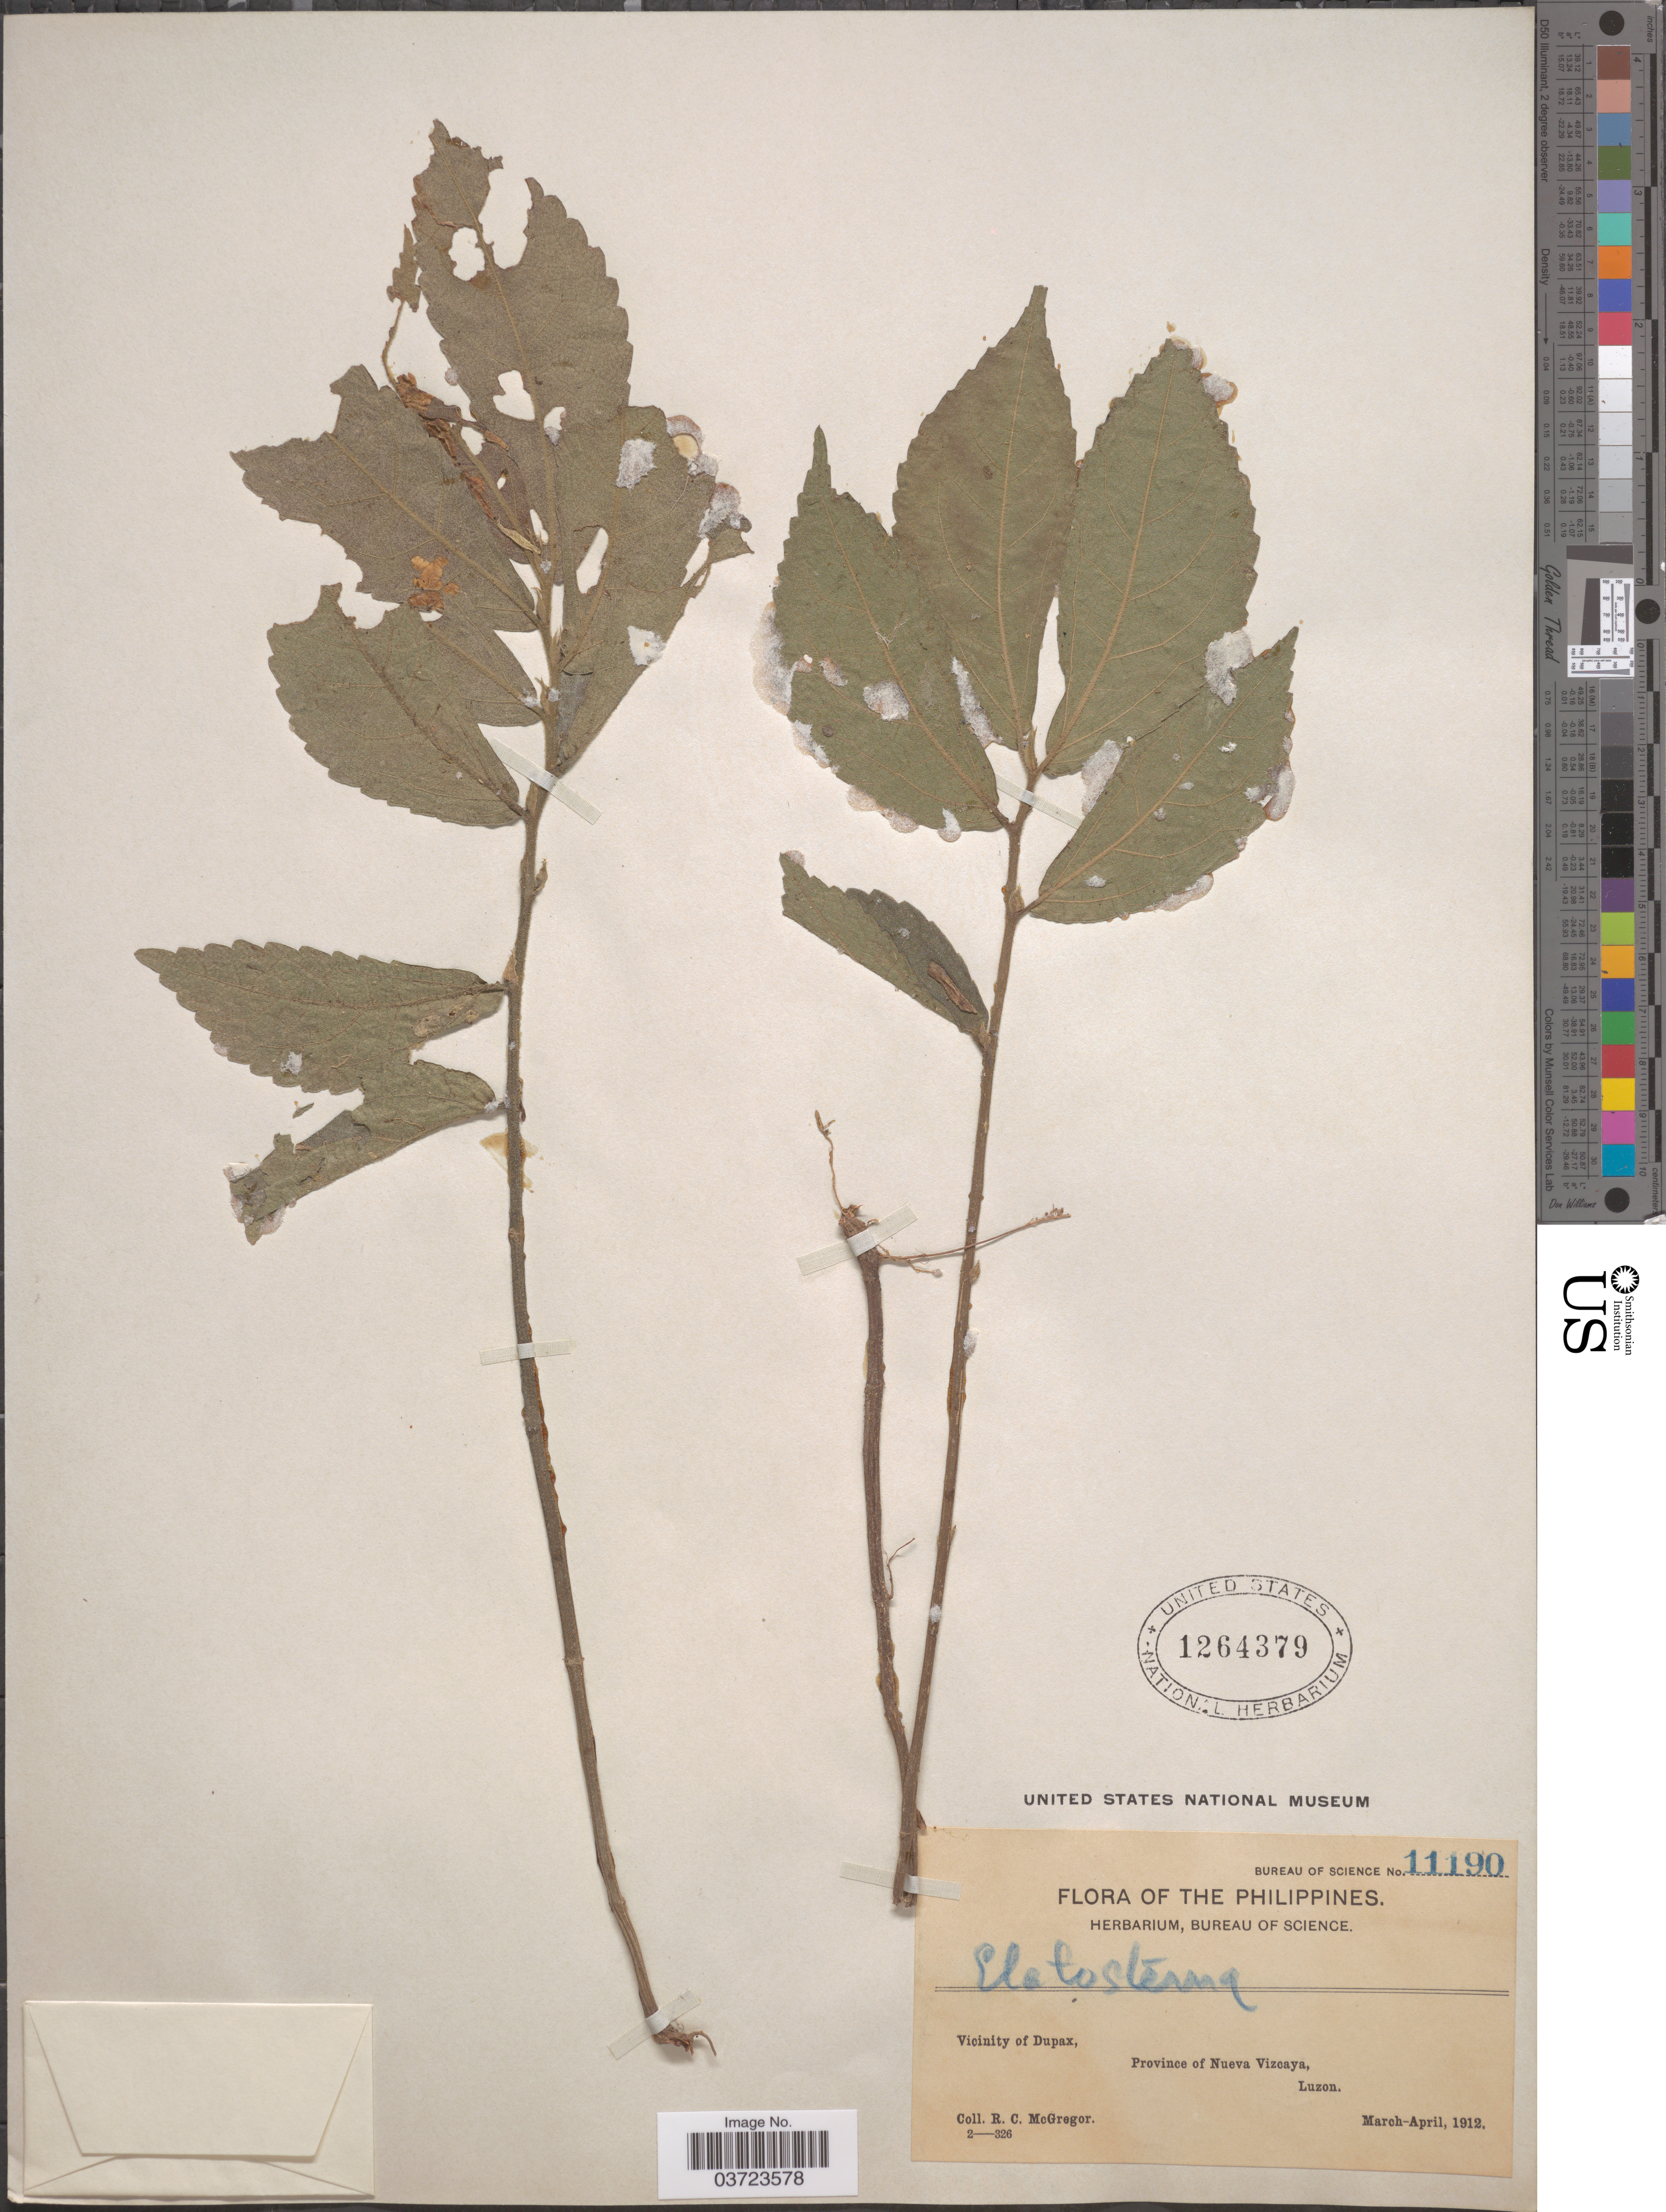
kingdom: Plantae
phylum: Tracheophyta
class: Magnoliopsida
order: Rosales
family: Urticaceae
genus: Elatostema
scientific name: Elatostema sp.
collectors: R. C. McGregor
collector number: Bureau of Science 11190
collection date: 1912-03/1912-04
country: Philippines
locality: Vicinity of Dupax, Province of Nueva Vizcaya, Luzon.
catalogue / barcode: US 1264379